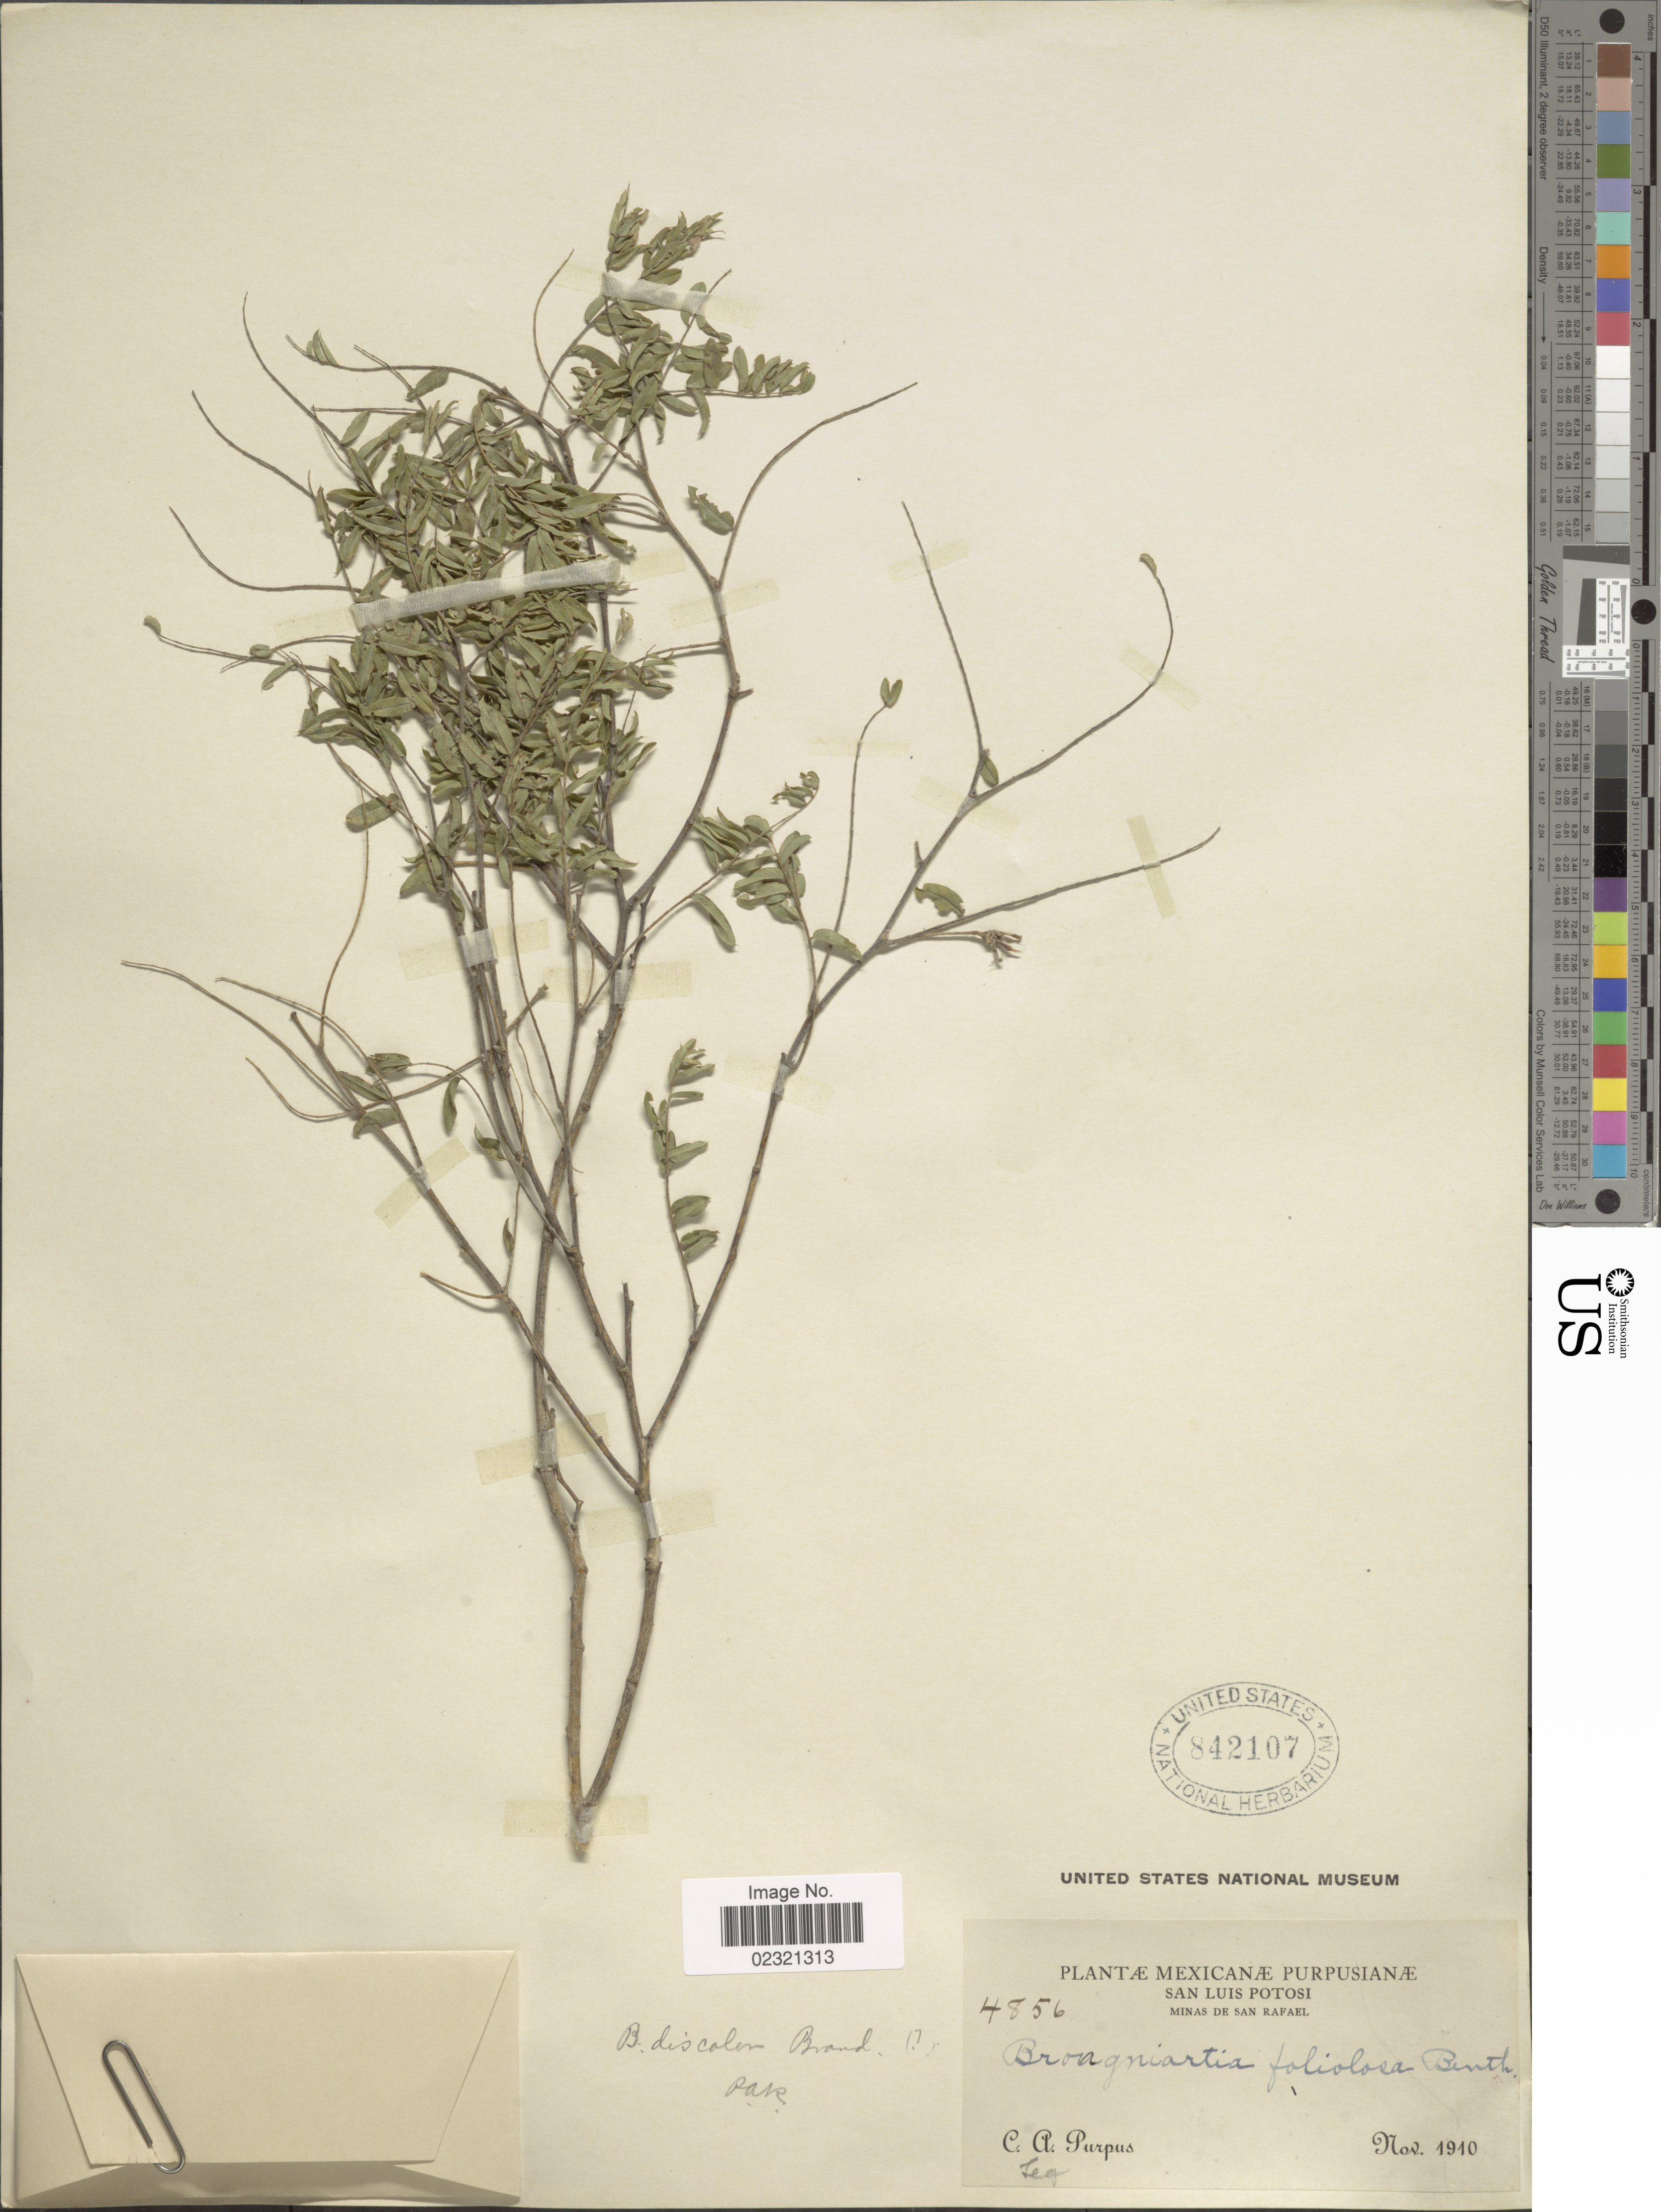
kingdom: Plantae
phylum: Tracheophyta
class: Magnoliopsida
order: Fabales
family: Fabaceae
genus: Brongniartia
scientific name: Brongniartia foliosa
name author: Hemsl.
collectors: C. A. Purpus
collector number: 4856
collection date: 1910-11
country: Mexico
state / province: San Luis Potosí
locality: Minas de San Rafael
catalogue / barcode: US 842107